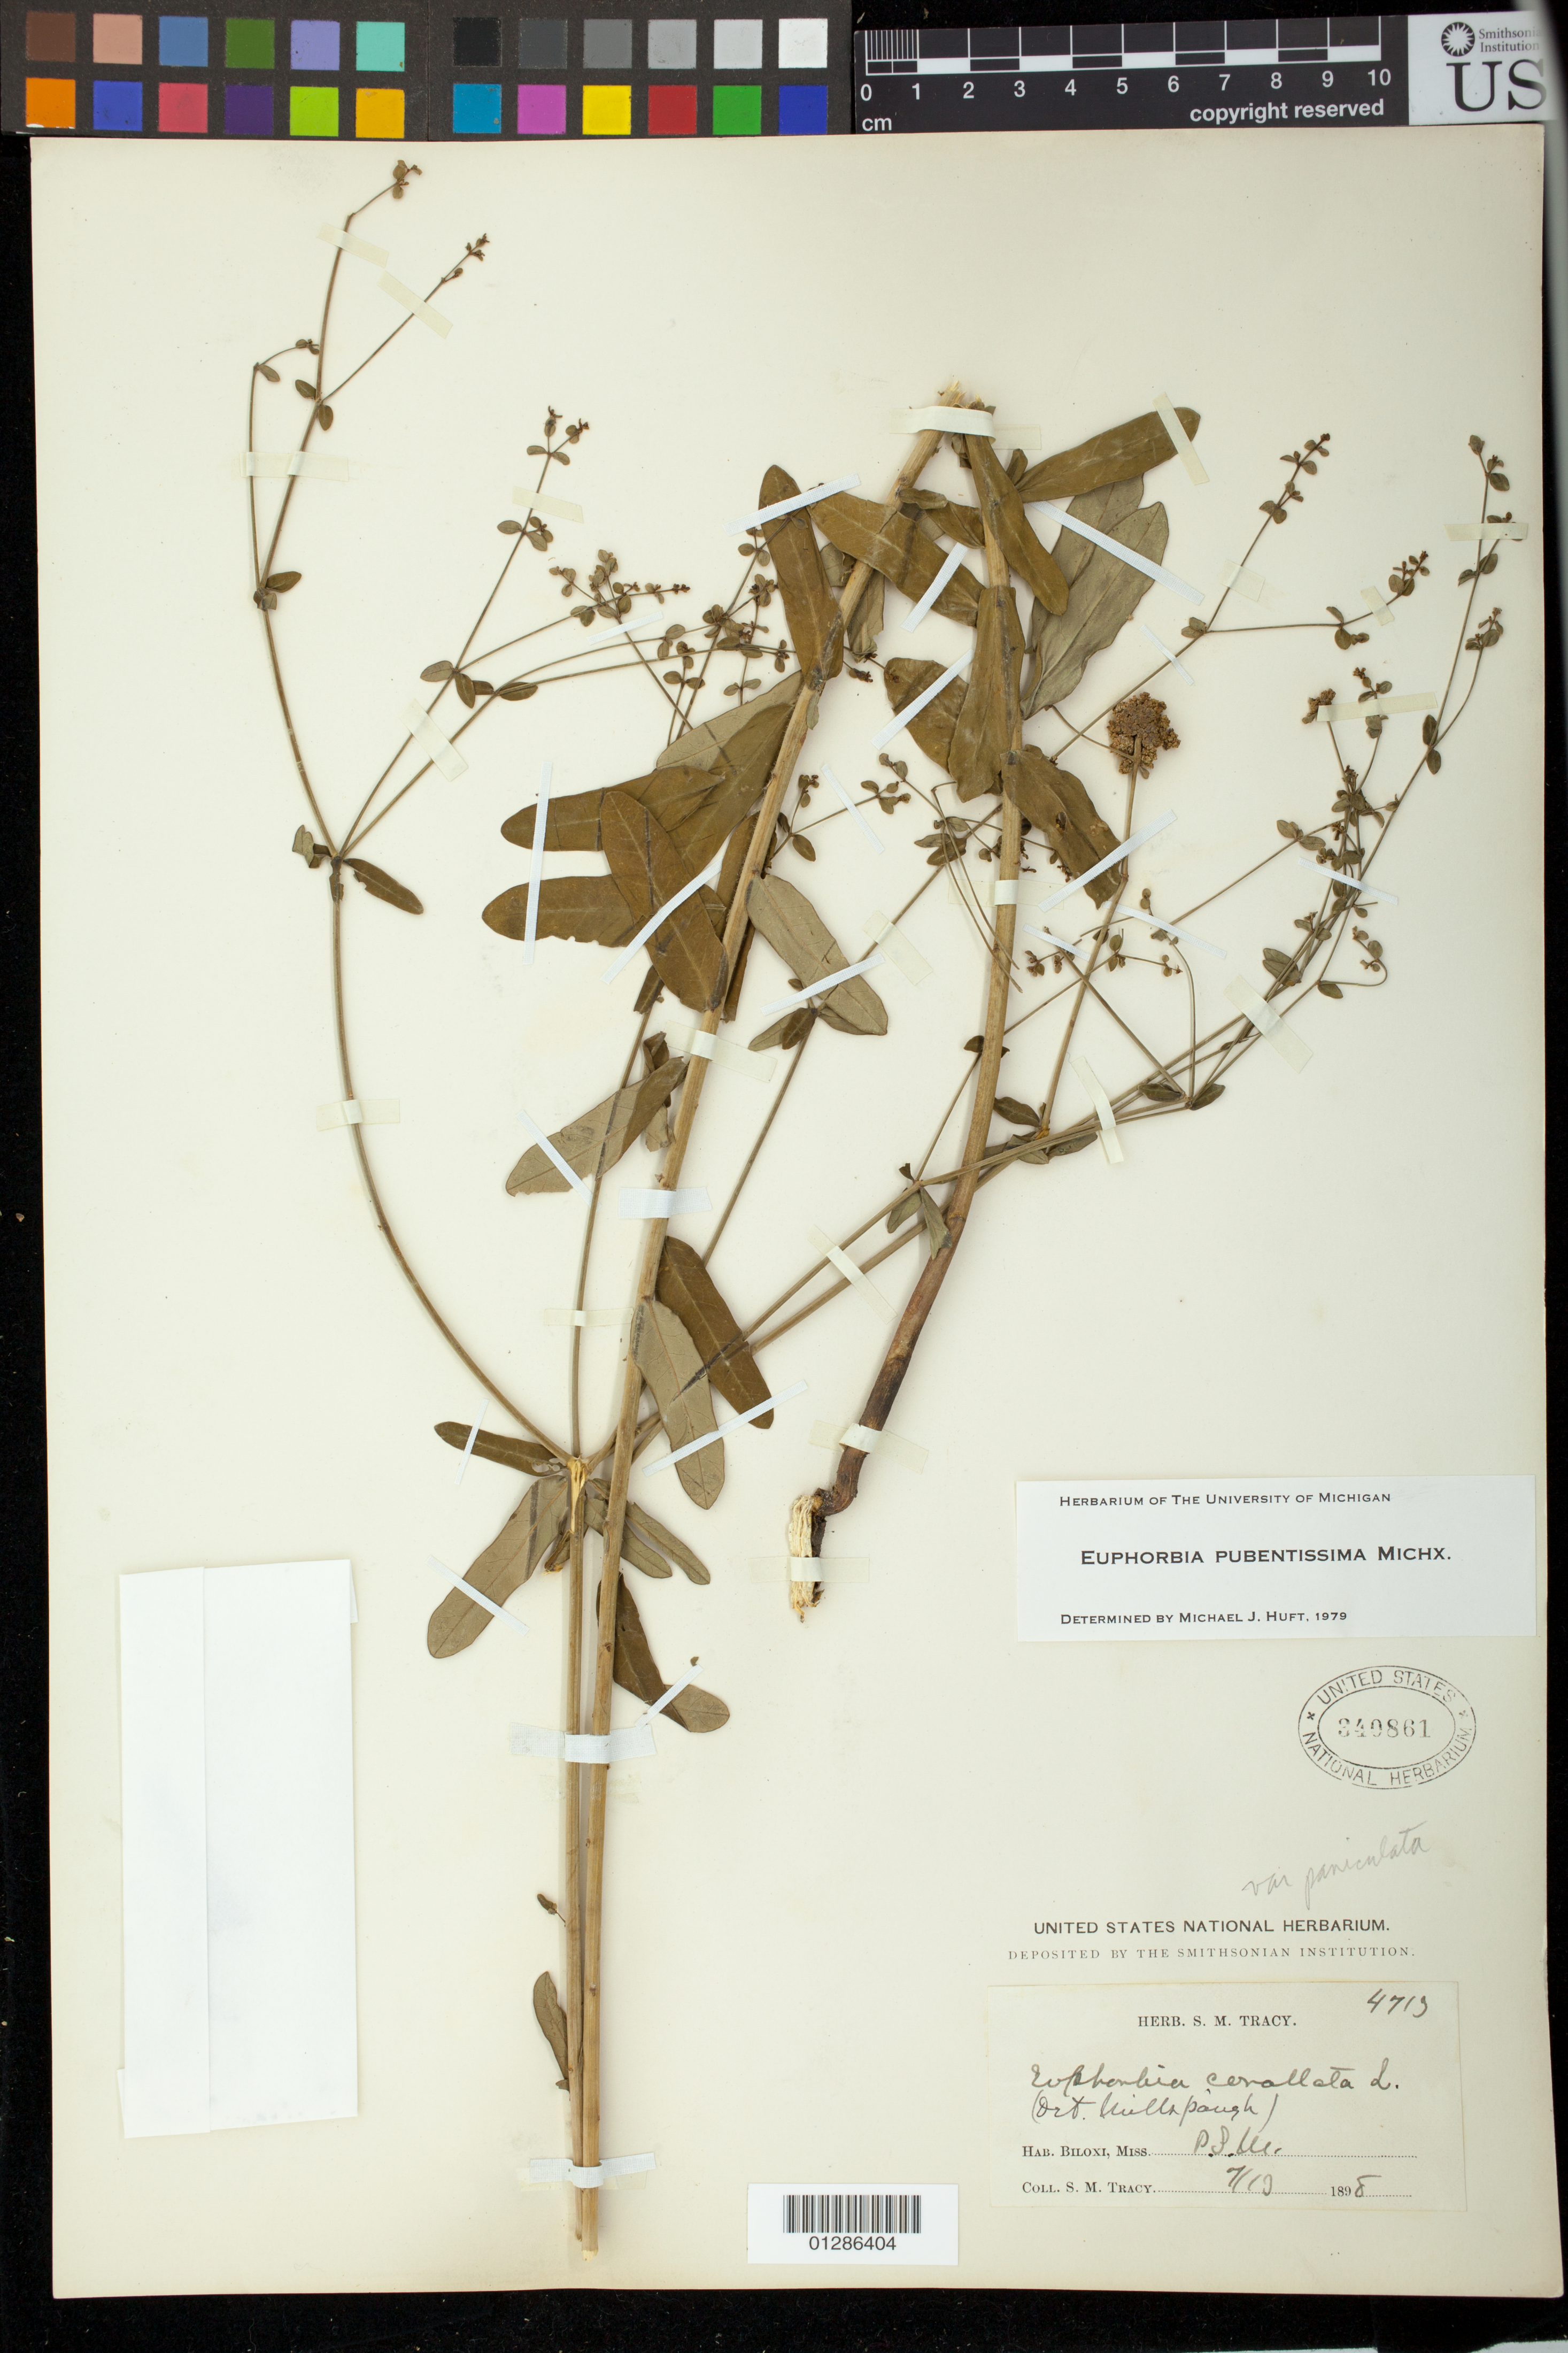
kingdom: Plantae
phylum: Tracheophyta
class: Magnoliopsida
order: Malpighiales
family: Euphorbiaceae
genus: Euphorbia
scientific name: Euphorbia pubentissima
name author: Michx.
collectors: S. M. Tracy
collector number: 4713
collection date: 1898-07-10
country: United States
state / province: Mississippi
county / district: Harrison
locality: Biloxi.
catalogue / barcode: US 340861